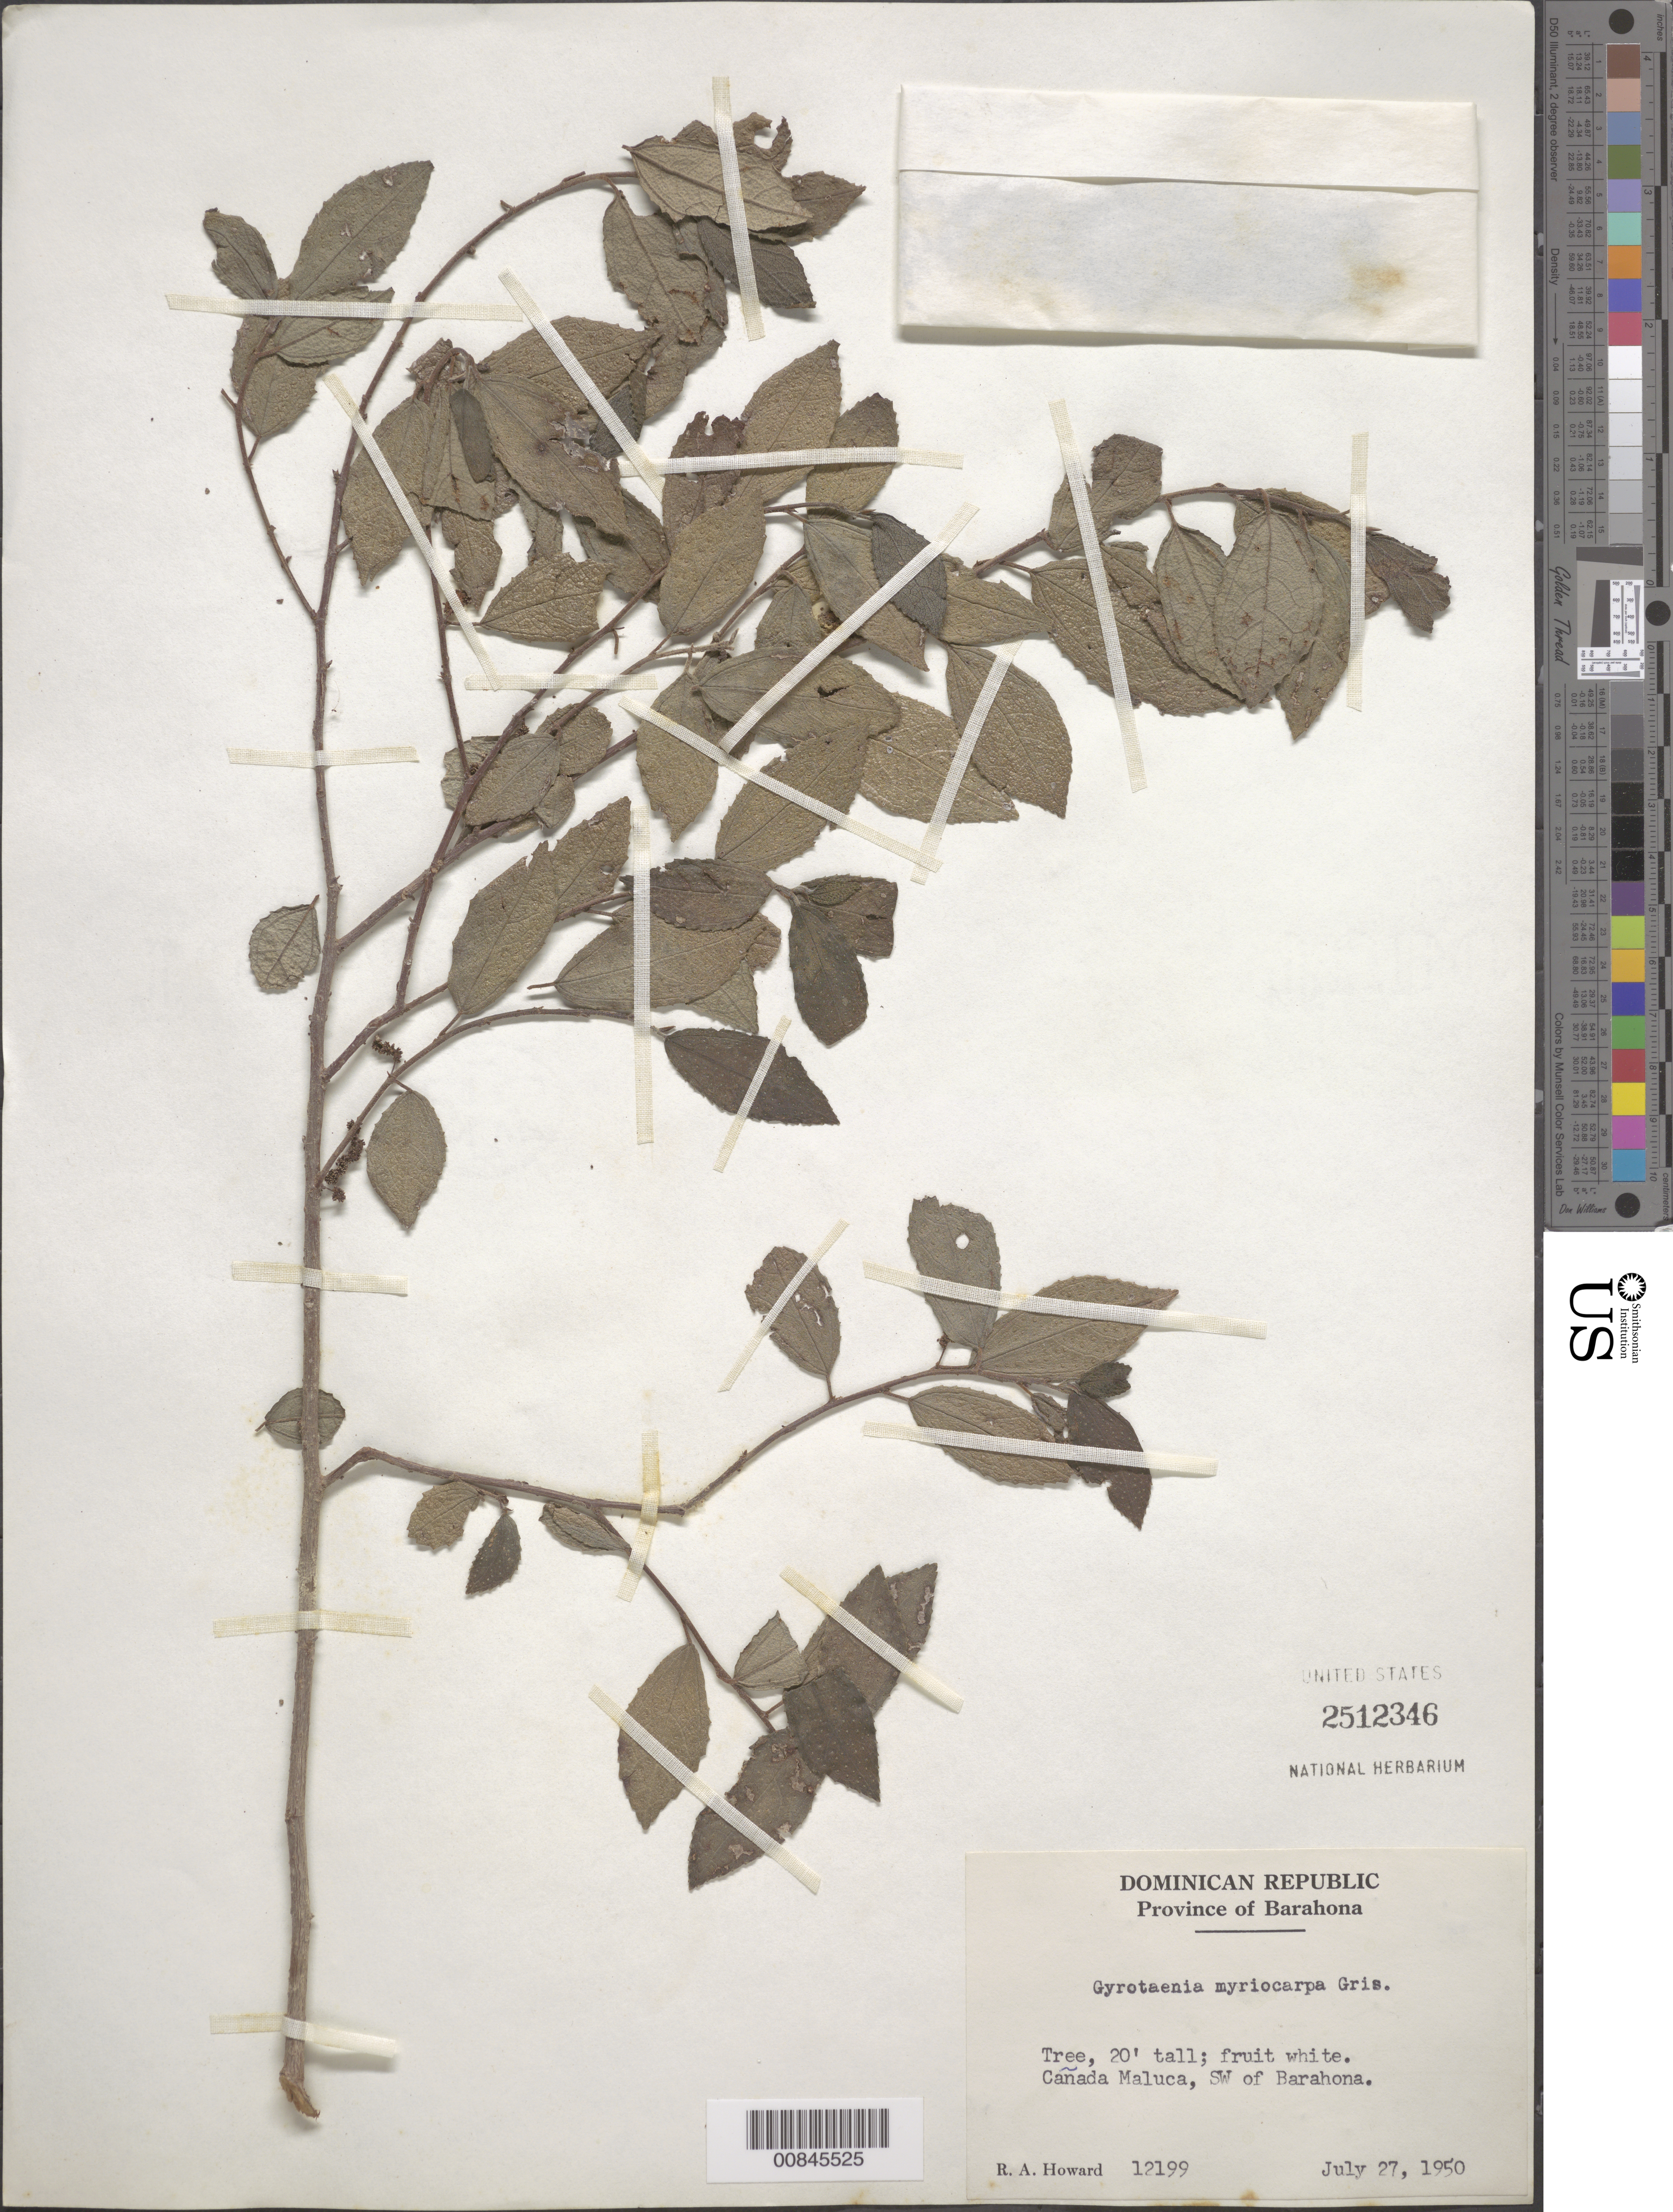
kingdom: Plantae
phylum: Tracheophyta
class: Magnoliopsida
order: Rosales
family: Urticaceae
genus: Gyrotaenia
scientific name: Gyrotaenia myriocarpa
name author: Griseb.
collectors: R. A. Howard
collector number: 12199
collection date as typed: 27 Jul 1950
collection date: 1950-07-27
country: Dominican Republic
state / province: Barahona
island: Hispaniola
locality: Cañada Maluca, SW of Barahona.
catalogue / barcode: US 2512346